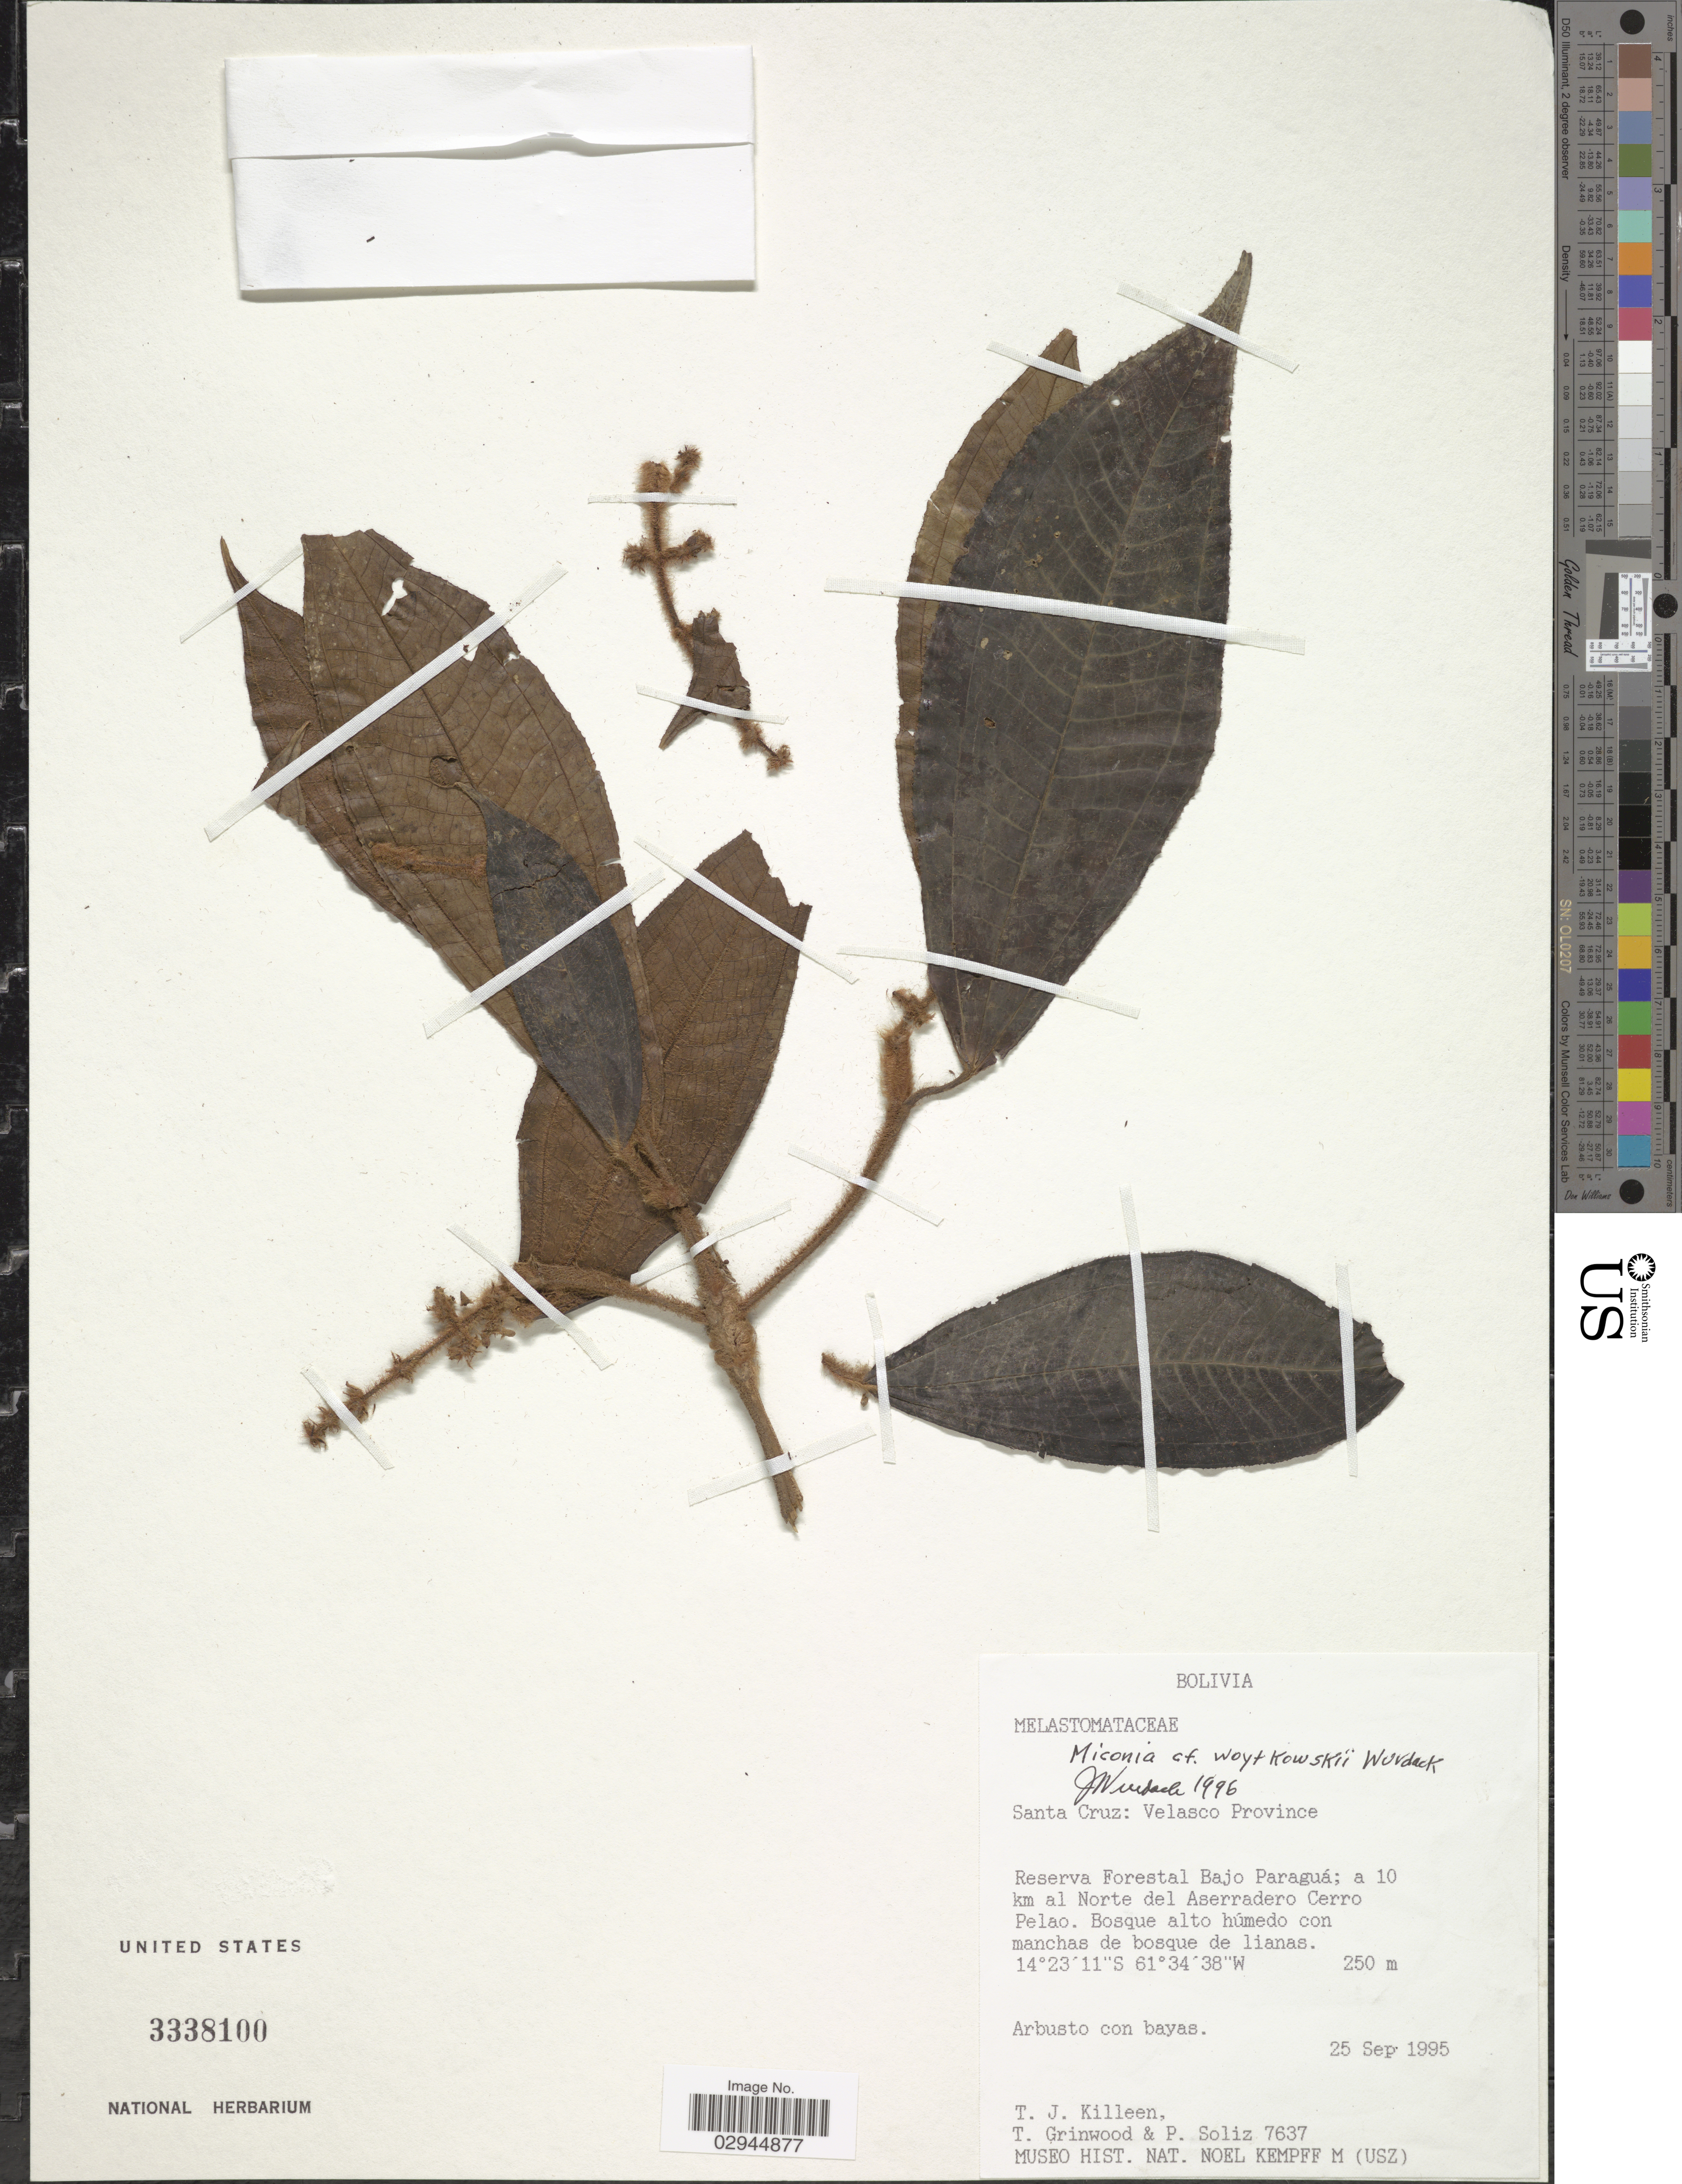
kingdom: Plantae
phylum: Tracheophyta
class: Magnoliopsida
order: Myrtales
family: Melastomataceae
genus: Miconia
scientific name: Miconia woytkowskii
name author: Wurdack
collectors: T. J. Killeen, T. Grinwood & P. Soliz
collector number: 7637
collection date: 1995-09-25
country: Bolivia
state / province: Santa Cruz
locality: Velasco Province. Reserva Forestal Bajo Paraquá; a 10 km al Norte del Aserradero Cerro Pelao.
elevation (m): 250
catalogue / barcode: US 3338100